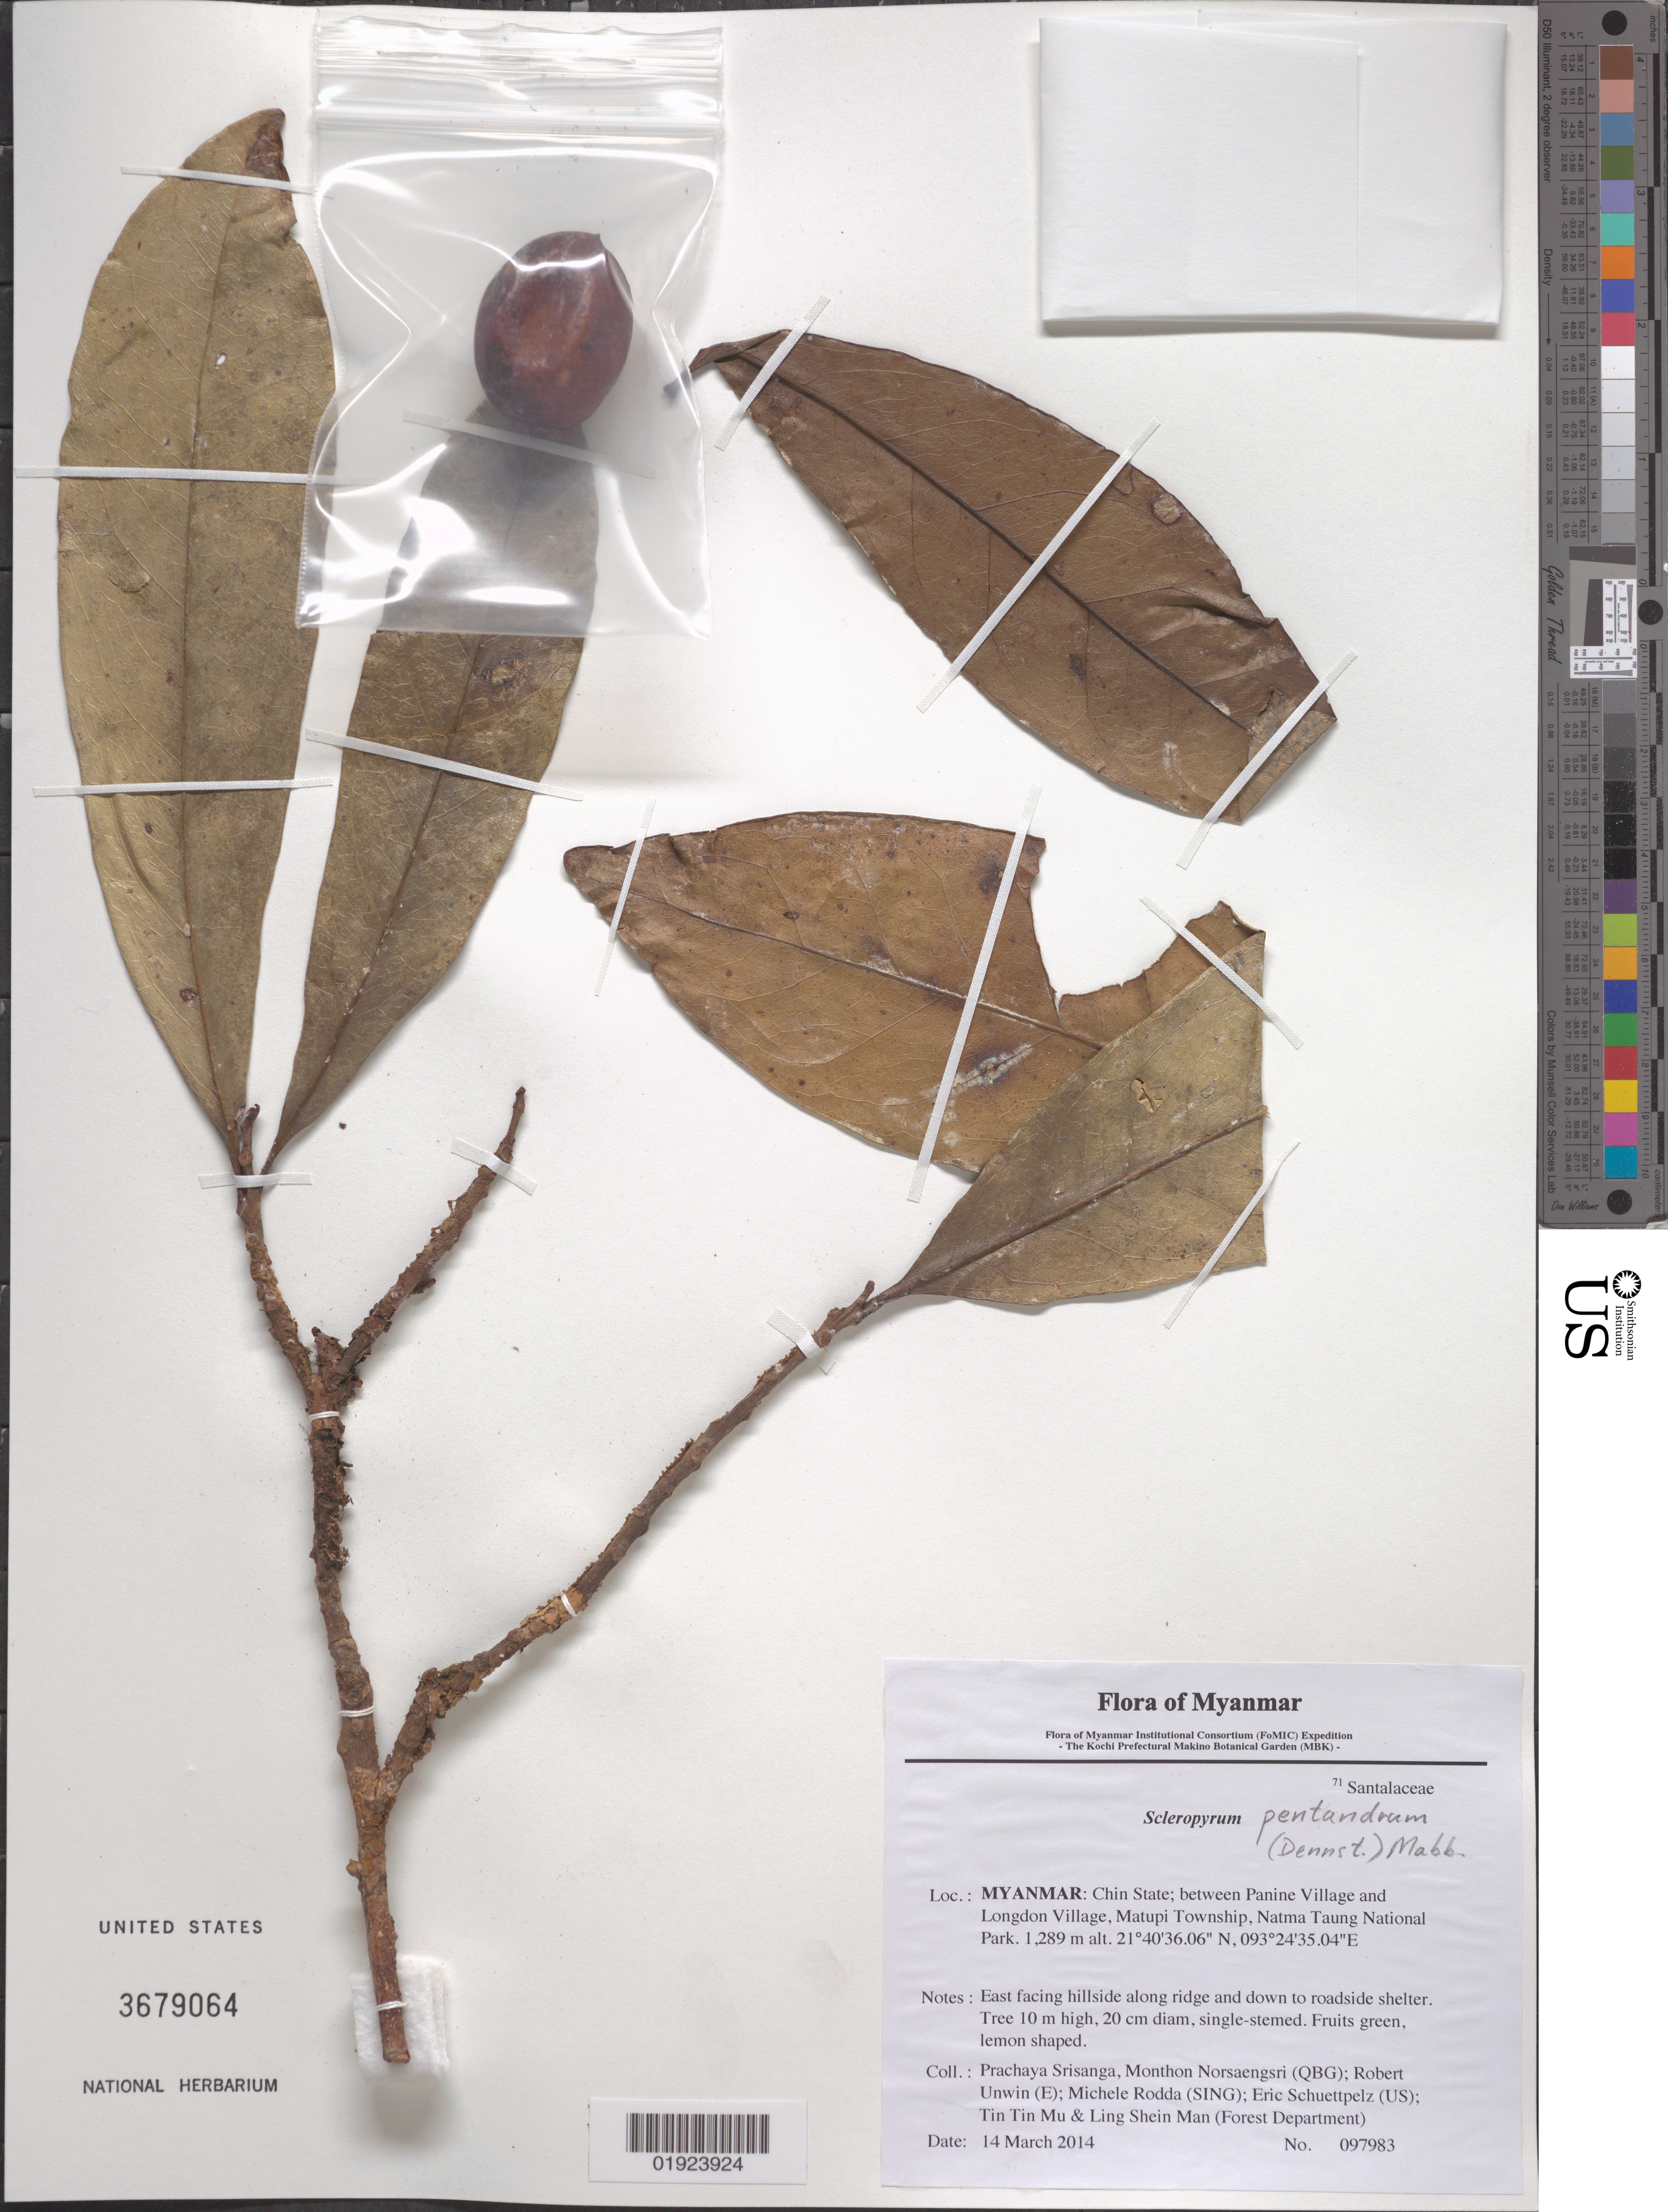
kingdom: Plantae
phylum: Tracheophyta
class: Magnoliopsida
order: Santalales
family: Cervantesiaceae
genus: Scleropyrum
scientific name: Scleropyrum pentandrum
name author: (Dennst.) Mabb.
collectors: P. Srisanga, M. Norsaengsri, R. Unwin, M. Rodda, E. Schuettpelz, Tin Tin Mu & Ling Shein Man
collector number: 97983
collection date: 2014-03-14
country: Myanmar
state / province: Chin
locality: Between Panine Village and Longdon Village, Matupi Township, Natma Taung National Park.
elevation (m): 1289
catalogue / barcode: US 3679064